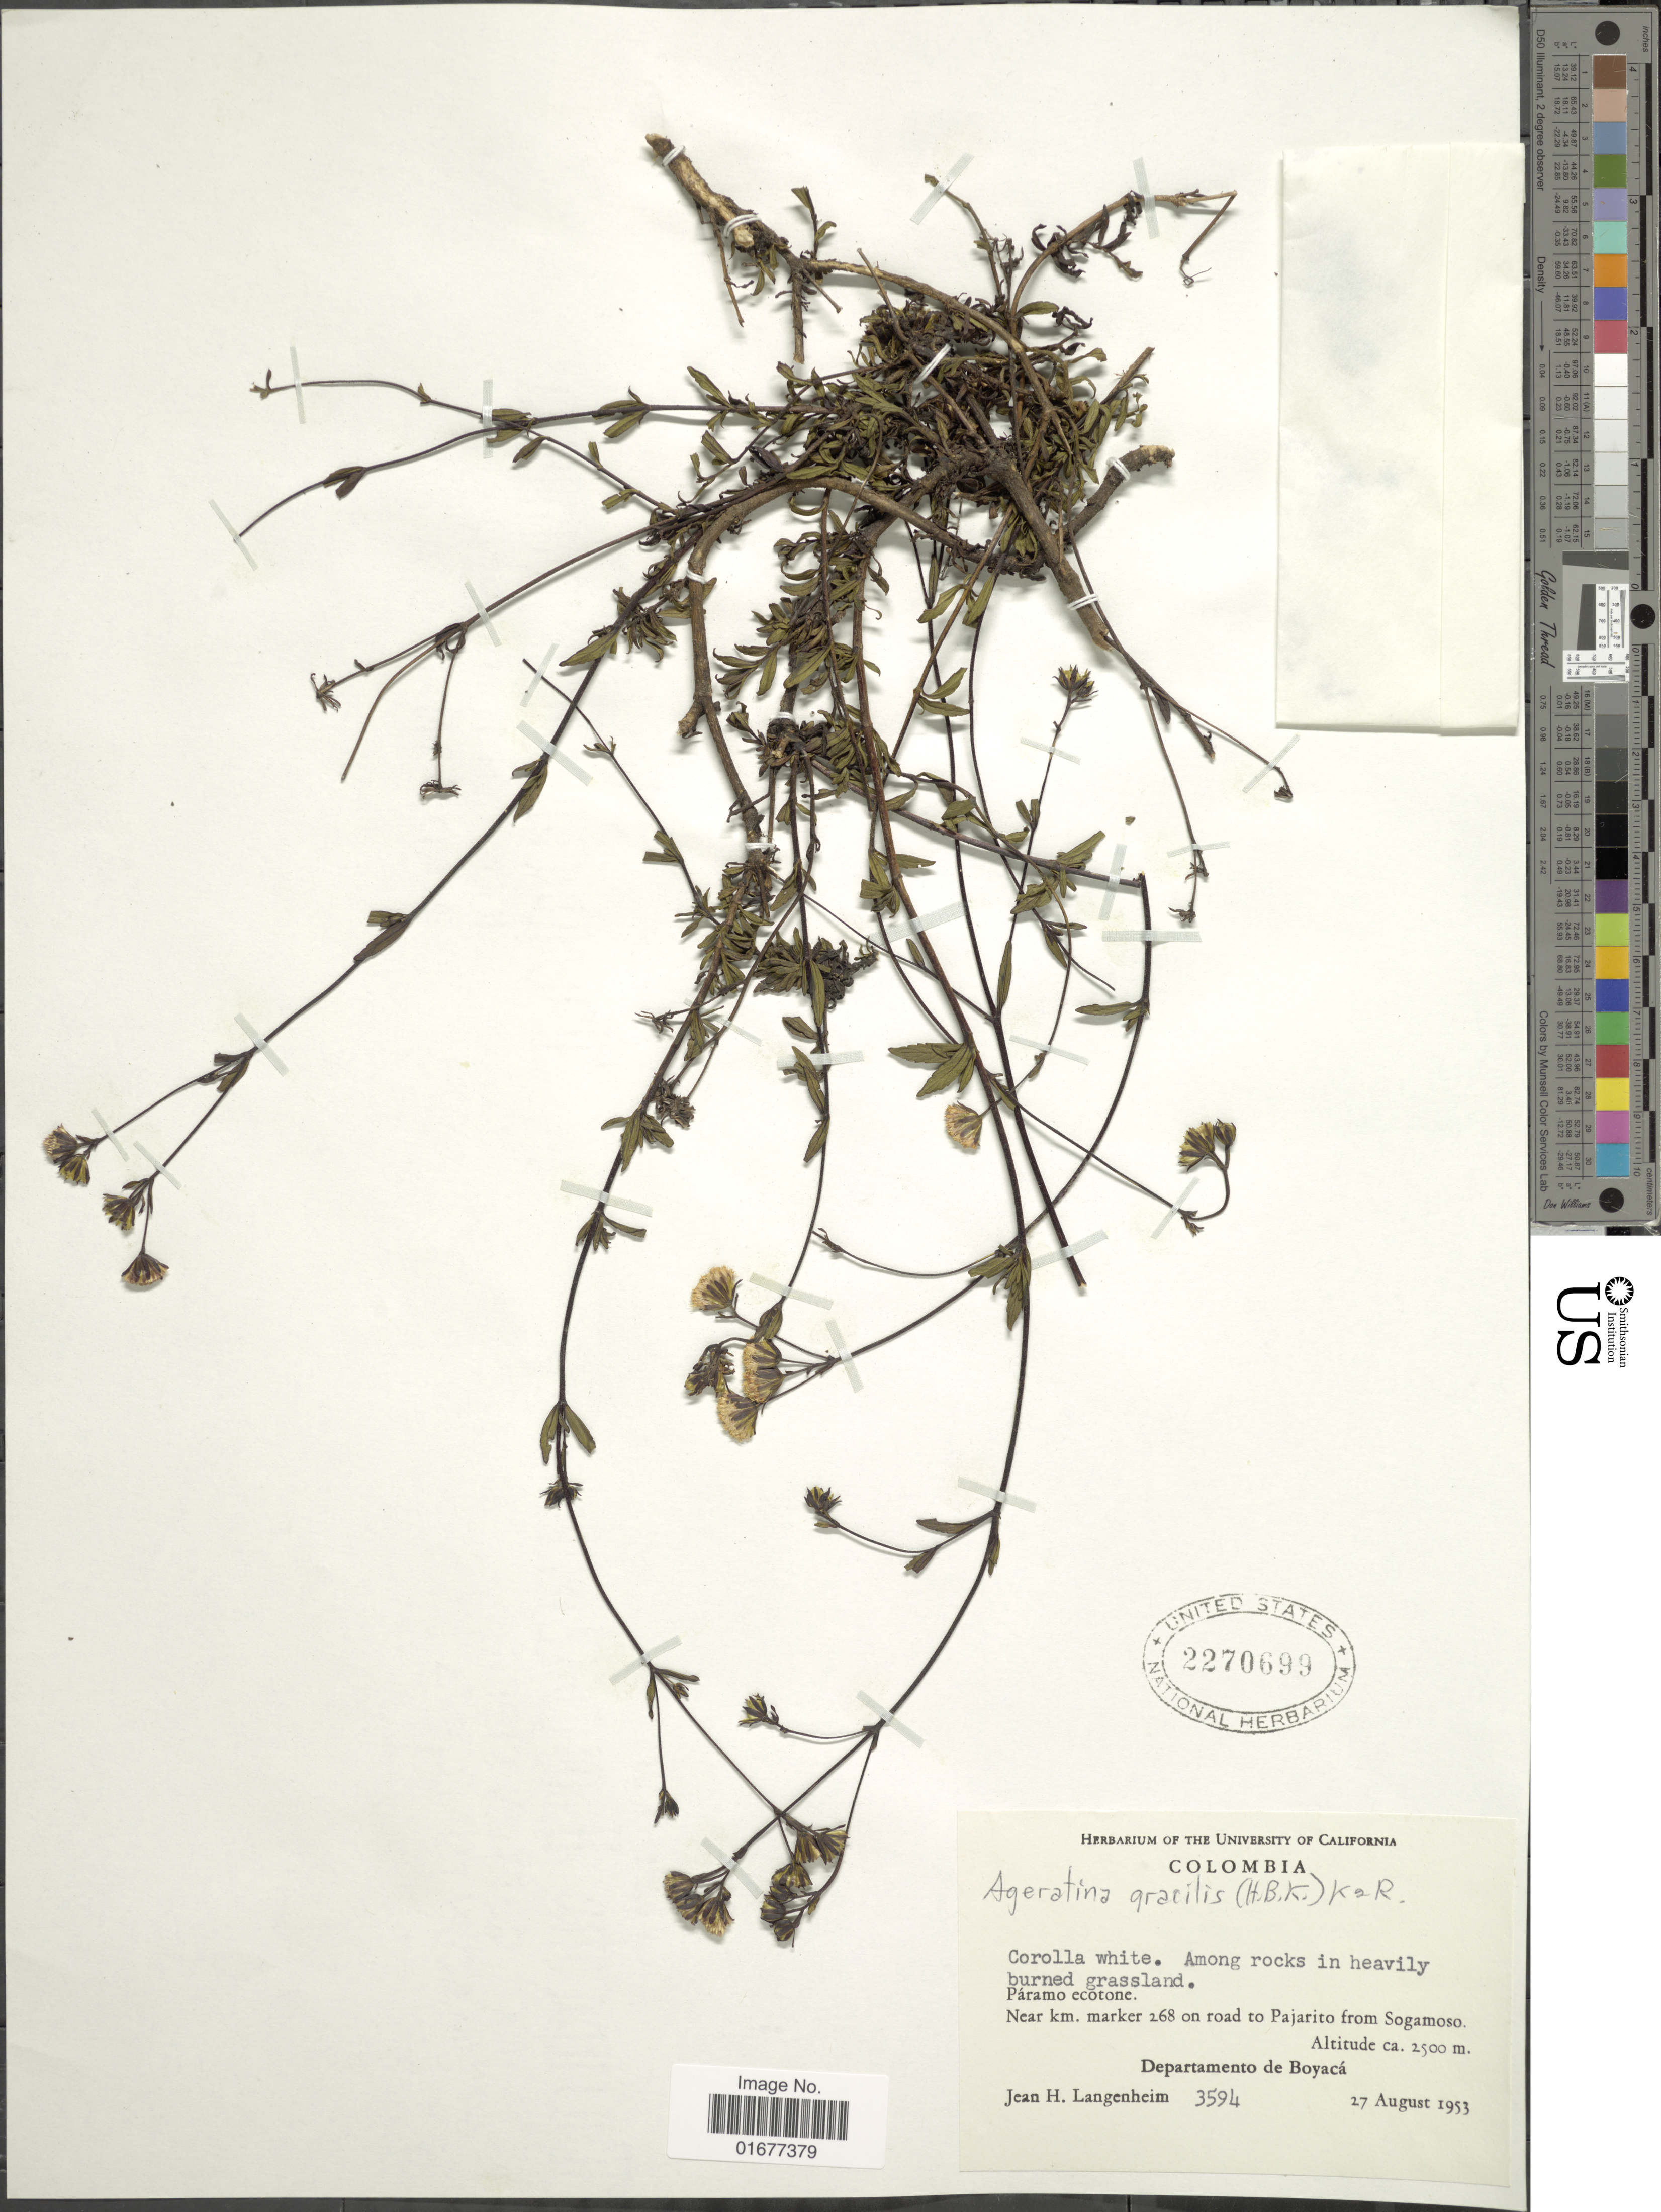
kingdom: Plantae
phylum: Tracheophyta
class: Magnoliopsida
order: Asterales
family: Asteraceae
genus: Ageratina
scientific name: Ageratina gracilis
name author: (Kunth) R.M. King & H. Rob.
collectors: J. H. Langenheim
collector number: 3594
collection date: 1953-08-27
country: Colombia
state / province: Boyacá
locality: Near km. marker 268 on road to Pajarito from Sogamoso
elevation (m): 2500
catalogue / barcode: US 2270699